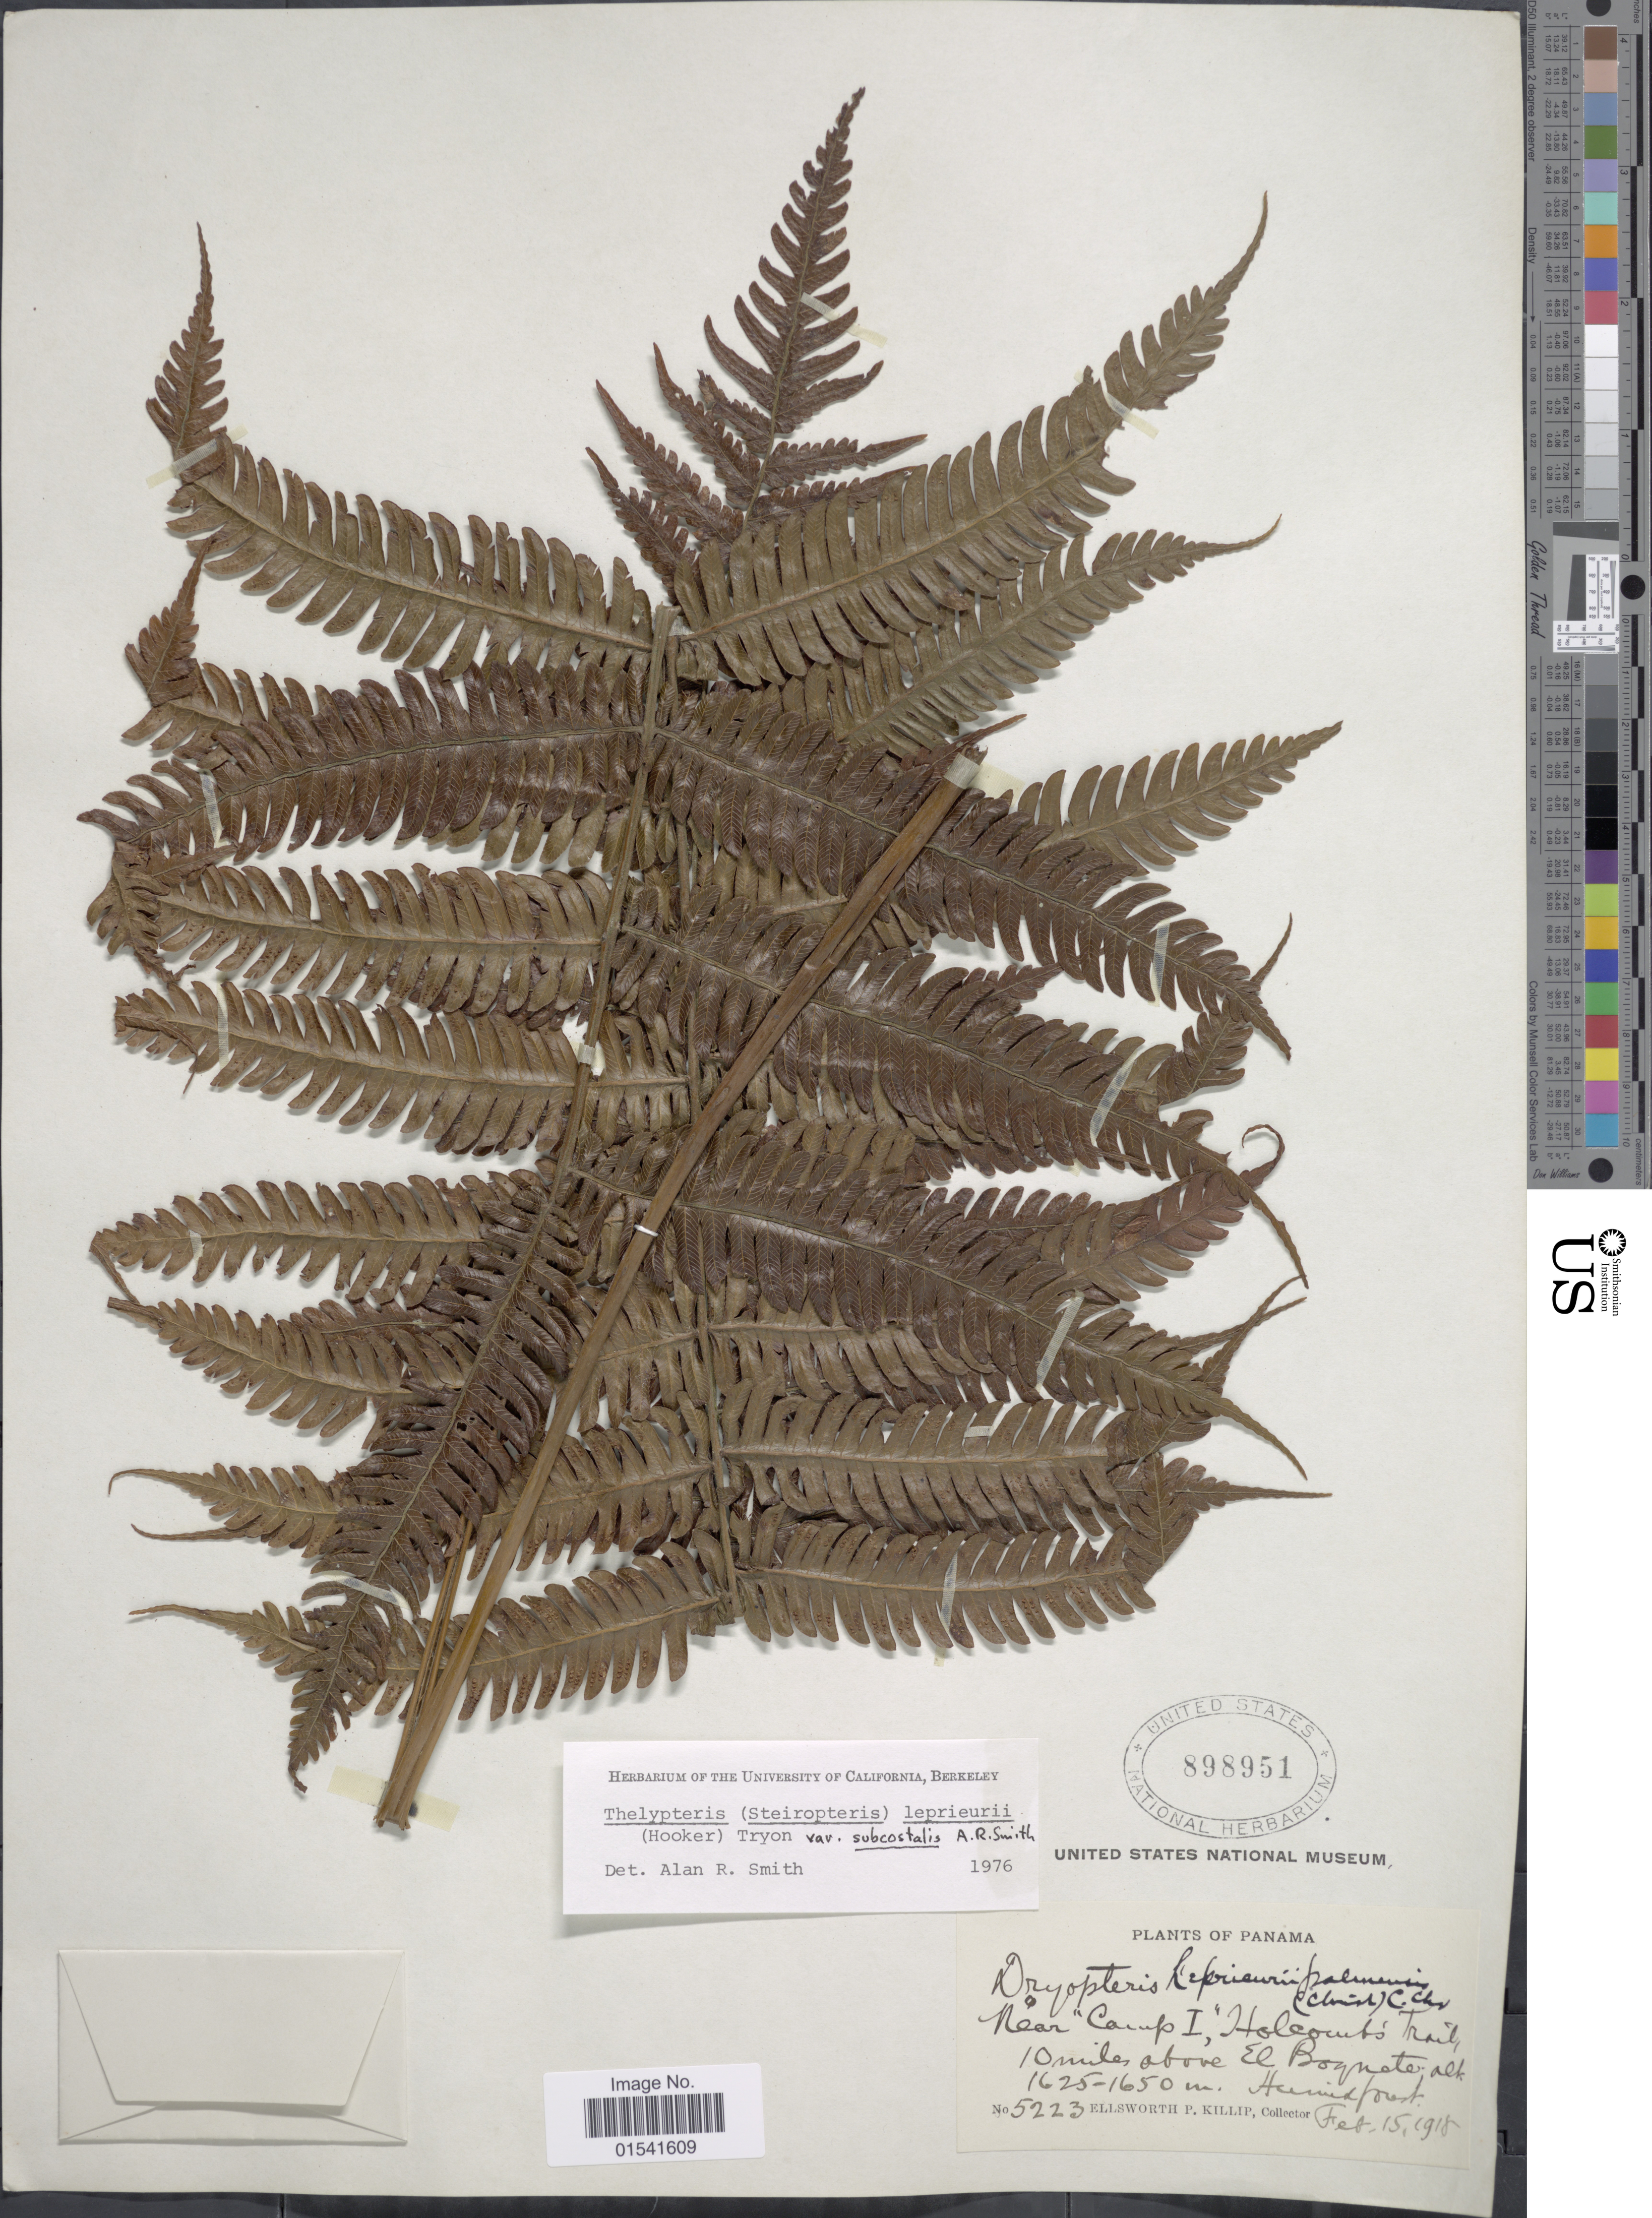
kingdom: Plantae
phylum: Tracheophyta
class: Polypodiopsida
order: Polypodiales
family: Thelypteridaceae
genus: Steiropteris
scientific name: Steiropteris leprieurii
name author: (Hook. f.) Pic. Serm.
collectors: E. P. Killip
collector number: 5223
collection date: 1918-02-15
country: Panama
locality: Near 'Camp I', Holcomb's Trail, 10 miles above El Boquete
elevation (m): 1625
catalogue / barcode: US 898951